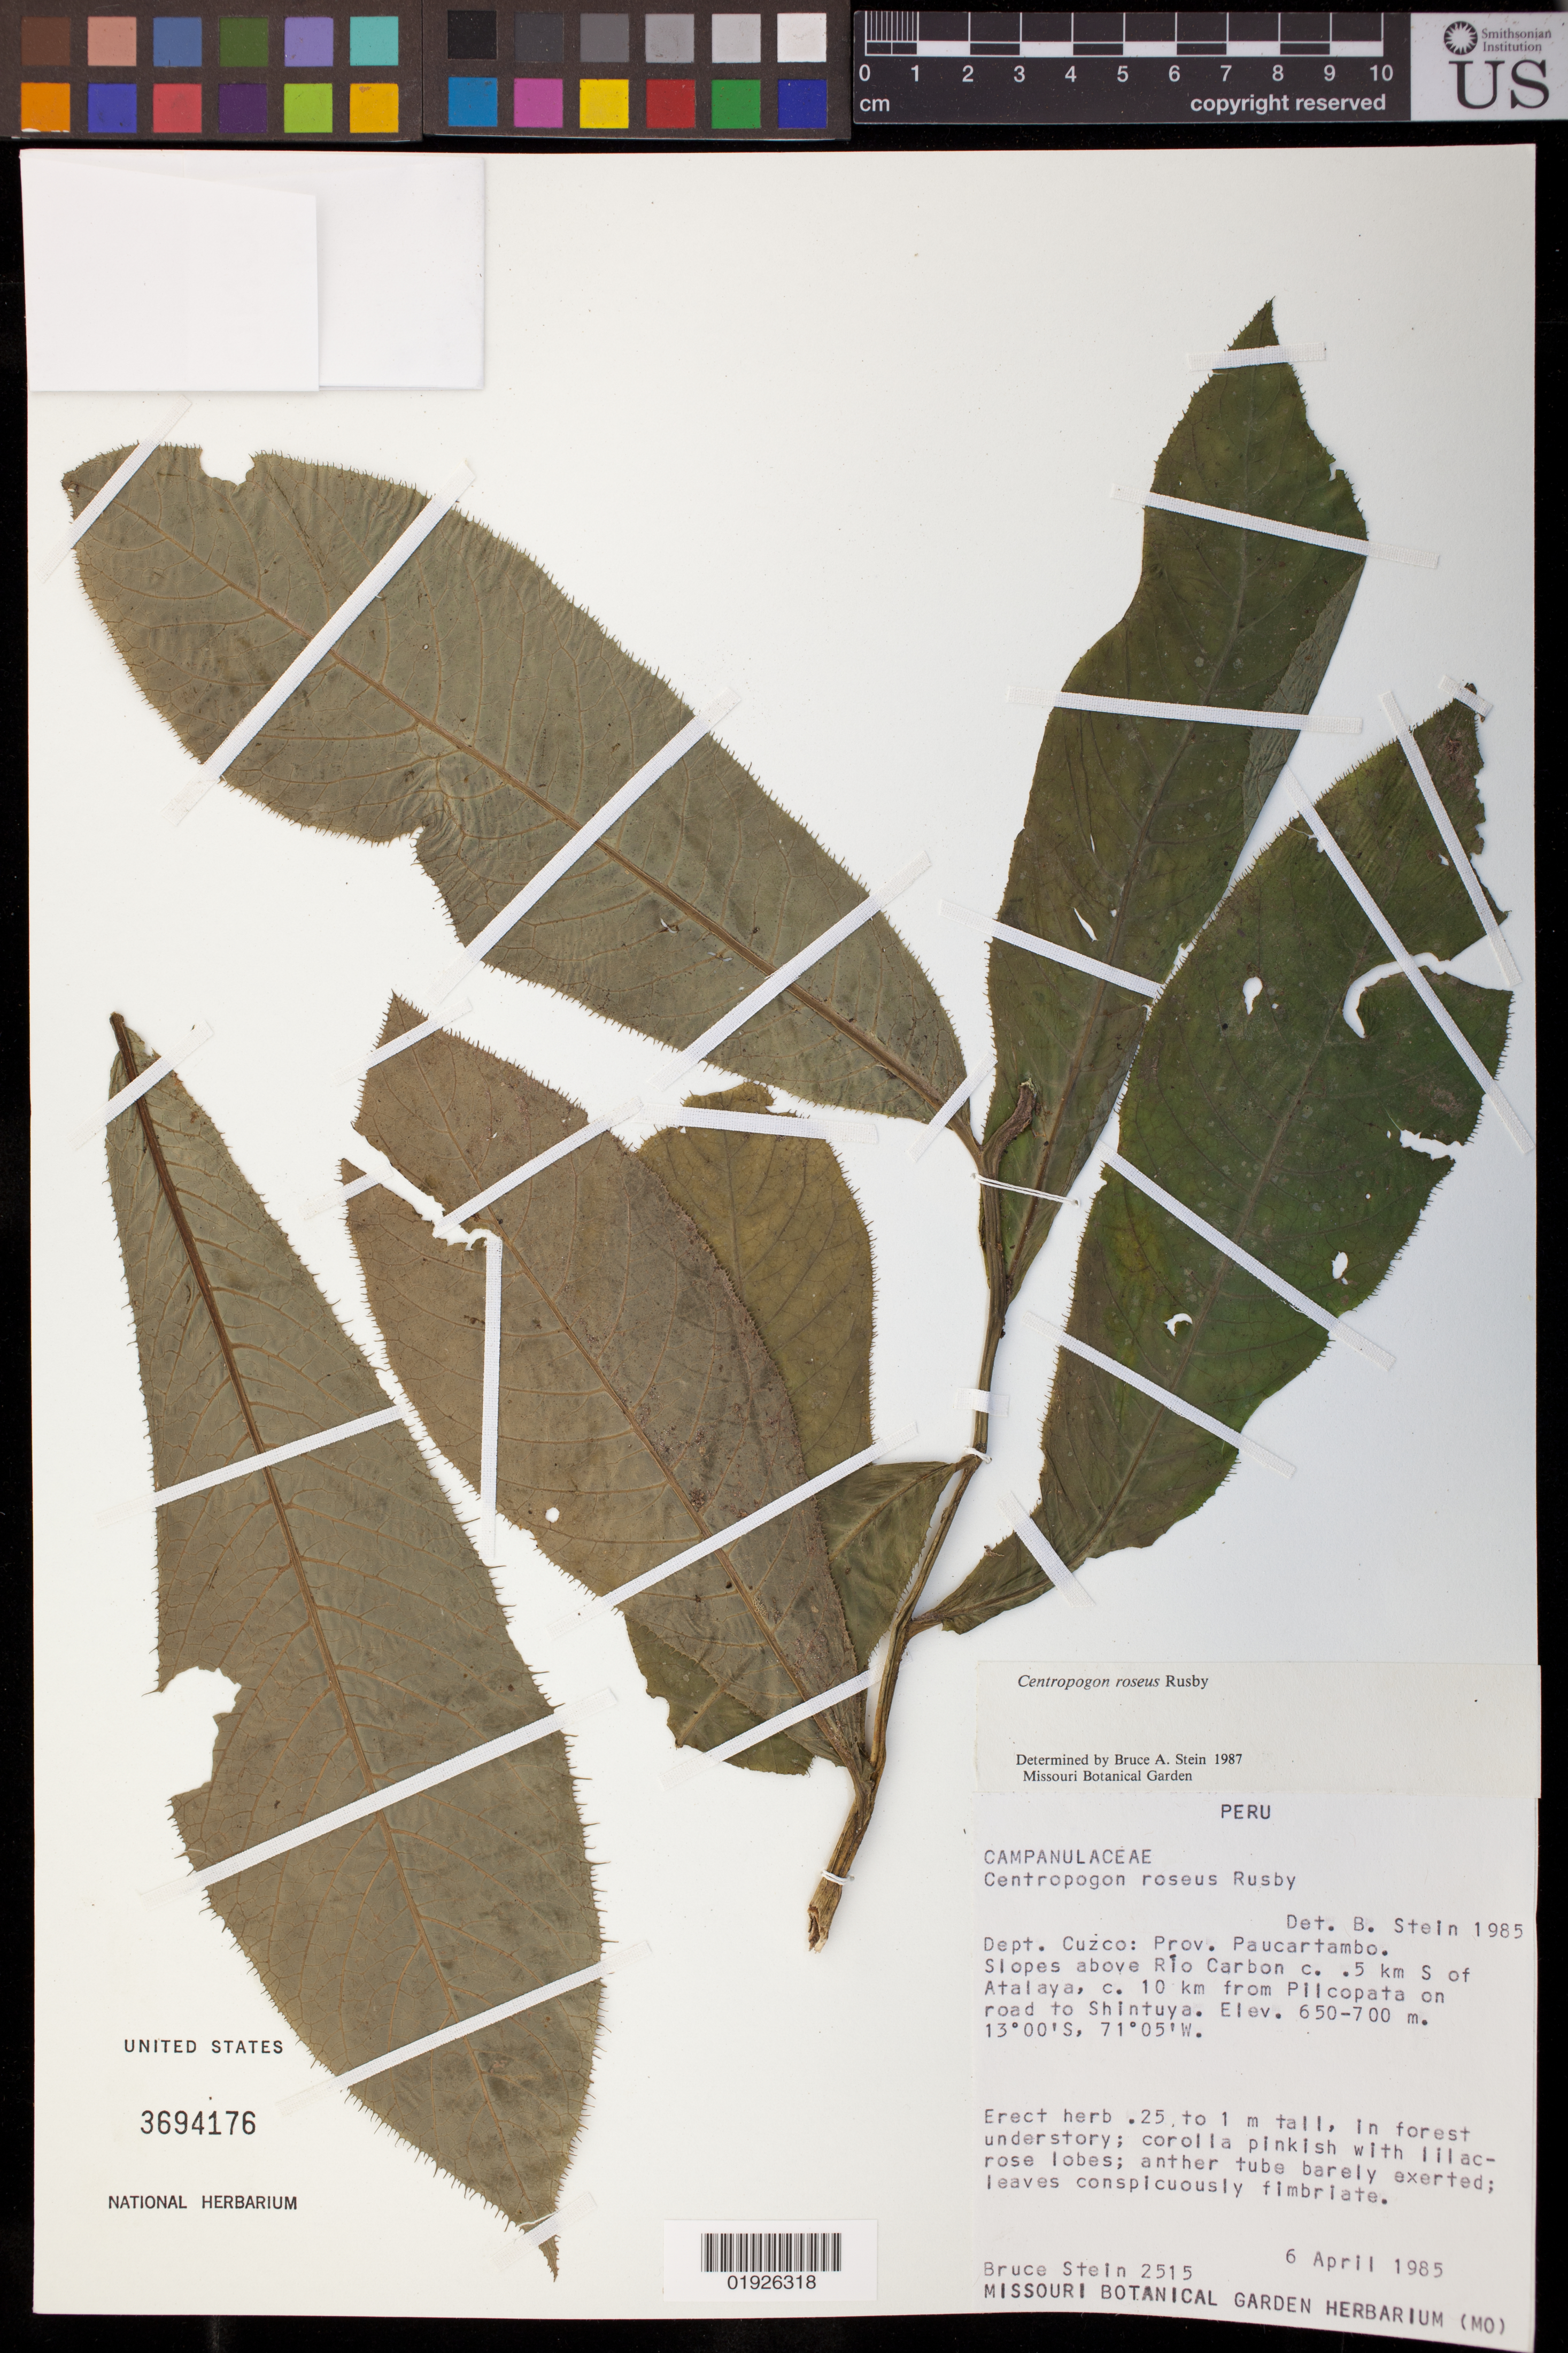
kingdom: Plantae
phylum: Tracheophyta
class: Magnoliopsida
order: Asterales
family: Campanulaceae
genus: Centropogon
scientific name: Centropogon roseus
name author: Rusby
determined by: Stein, B. A., Senior Director, Climate Adaptation and Resilience, National Wildlife Federation (UNITED STATES)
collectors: B. A. Stein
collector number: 2515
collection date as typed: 6 April 1985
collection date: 1985-04-06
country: Peru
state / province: Cusco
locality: Cusco, Paucartambo, Slopes above Rio Carbon c. 0.5 km S of Atalaya, C. 10 km from Pilcopata on road to Shintuya.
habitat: In forest understory.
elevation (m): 650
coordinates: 13 00 S, 71 05 W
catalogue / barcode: US 3694176